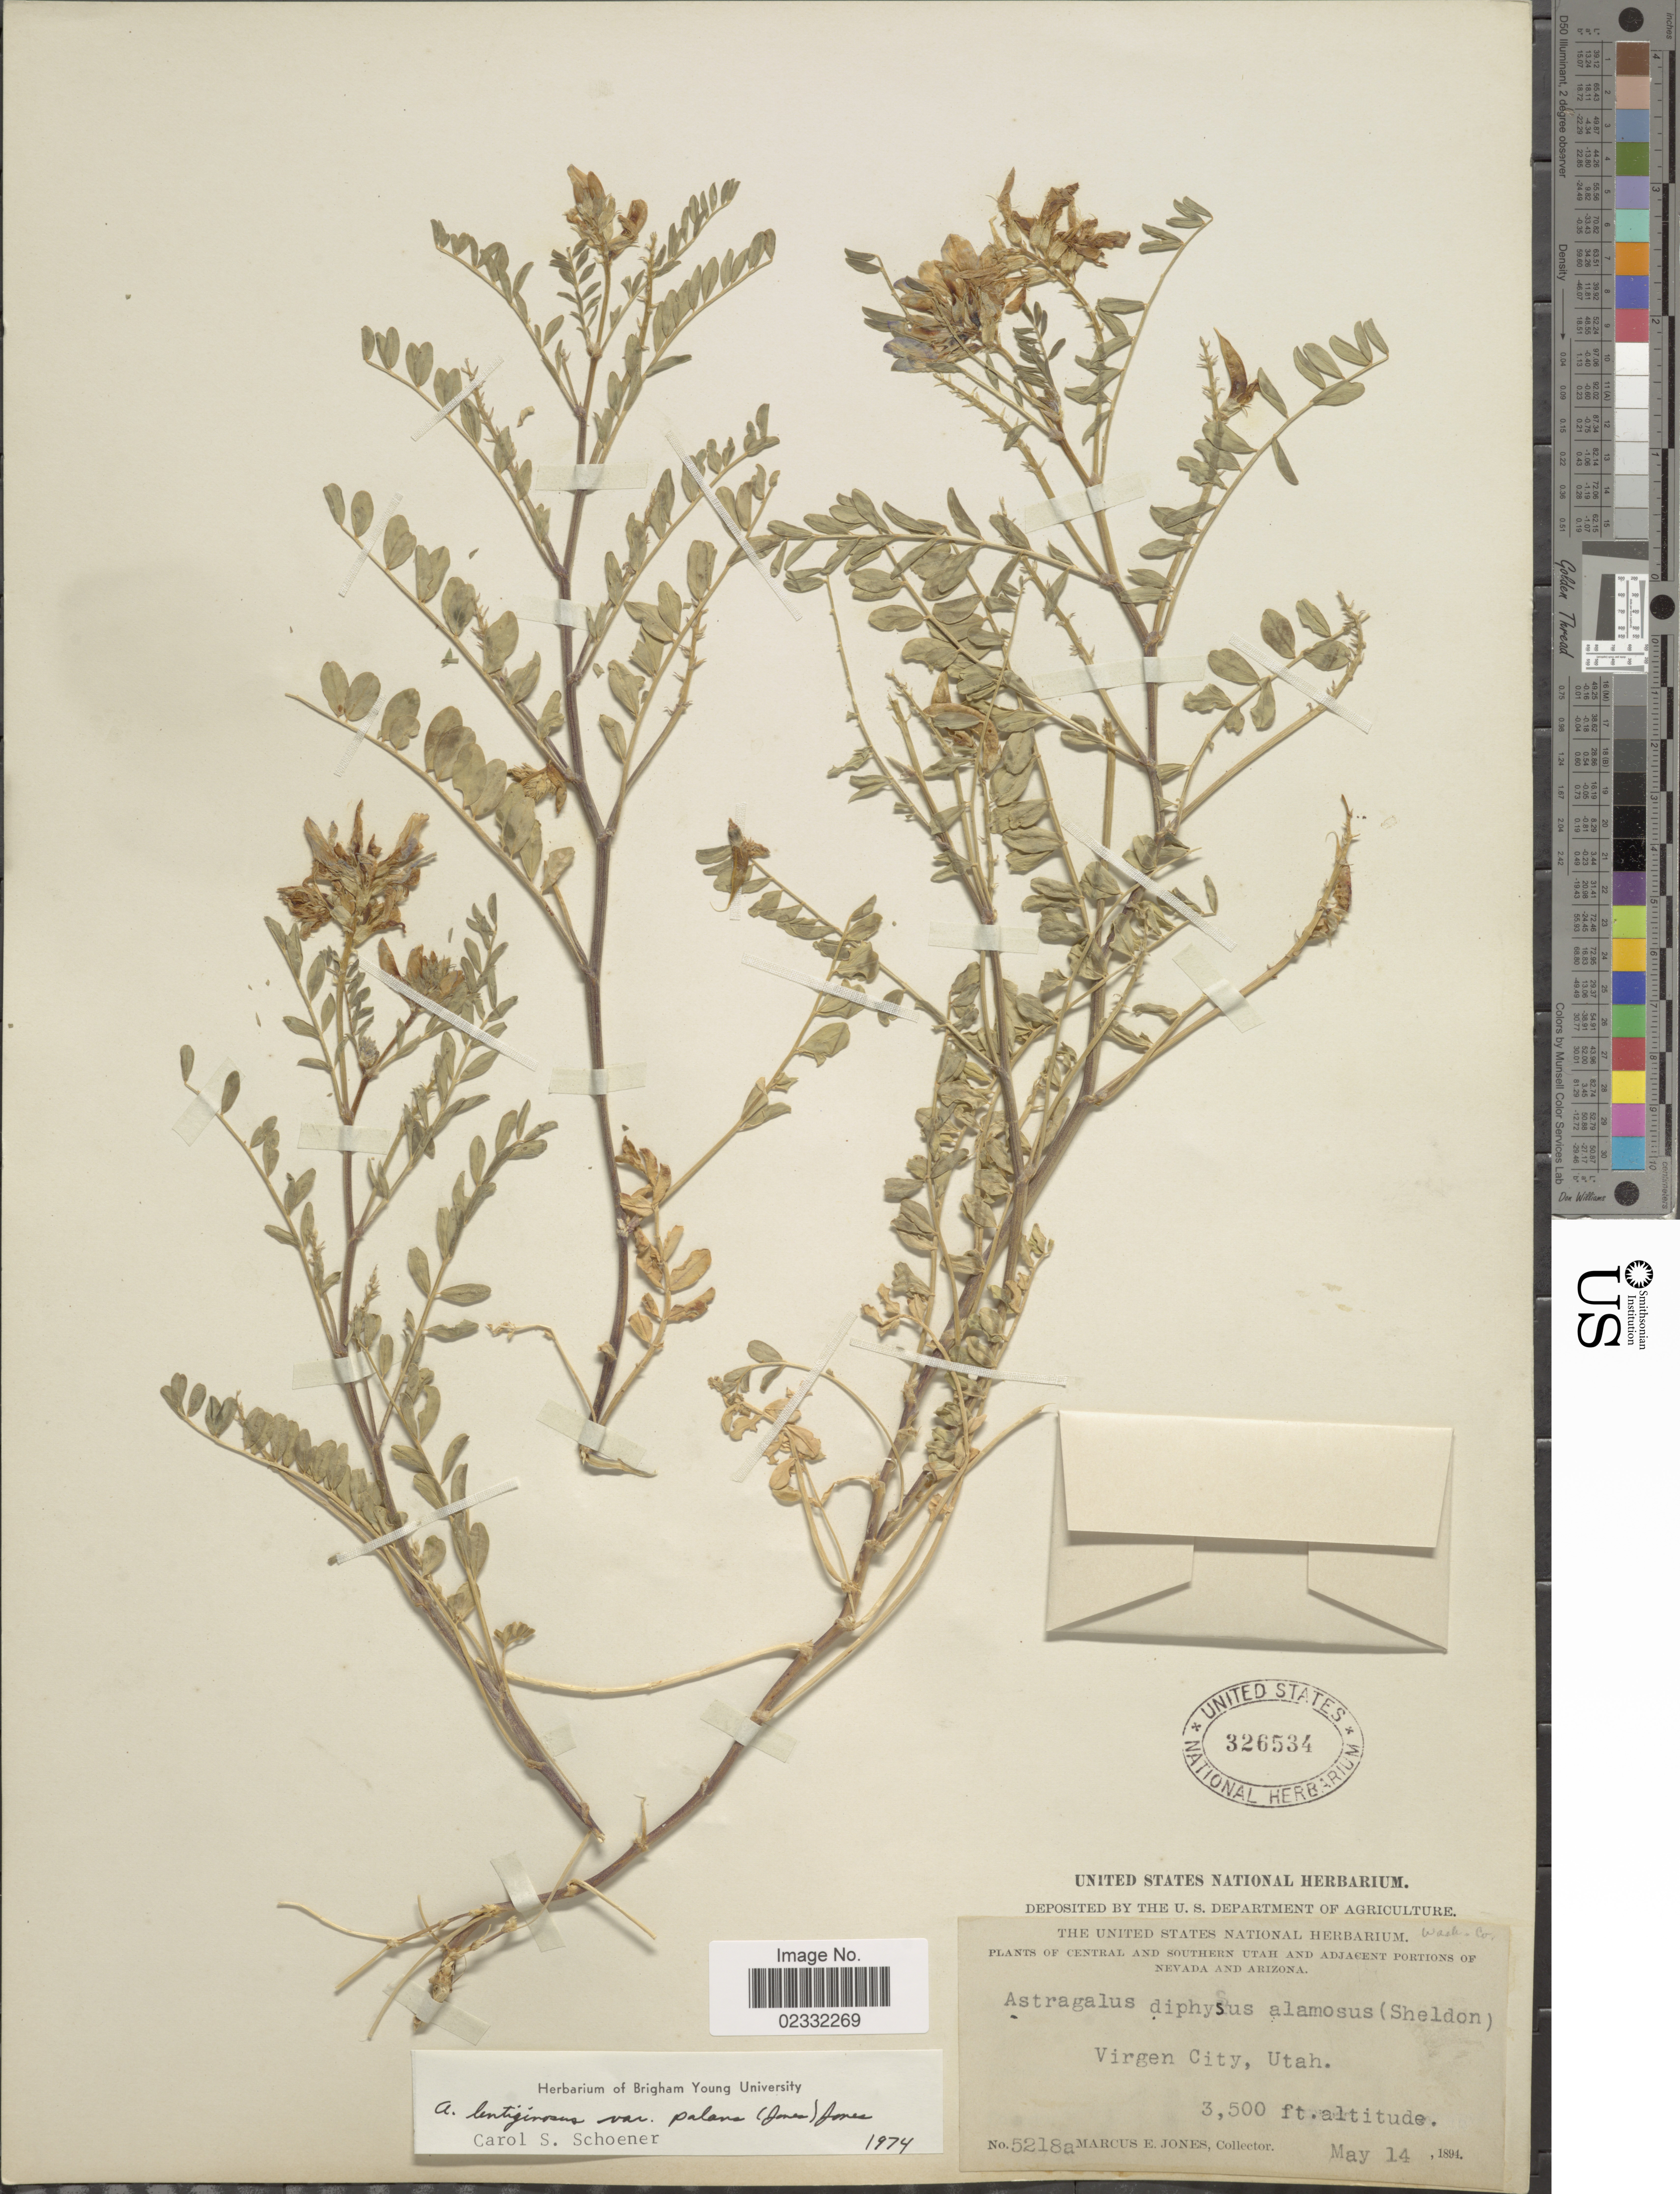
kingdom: Plantae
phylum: Tracheophyta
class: Magnoliopsida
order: Fabales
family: Fabaceae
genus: Astragalus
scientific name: Astragalus lentiginosus var. palans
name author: (M.E. Jones) M.E. Jones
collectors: M. E. Jones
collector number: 5218a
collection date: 1894-05-14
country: United States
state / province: Utah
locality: Virgen City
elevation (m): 1067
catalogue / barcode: US 326534